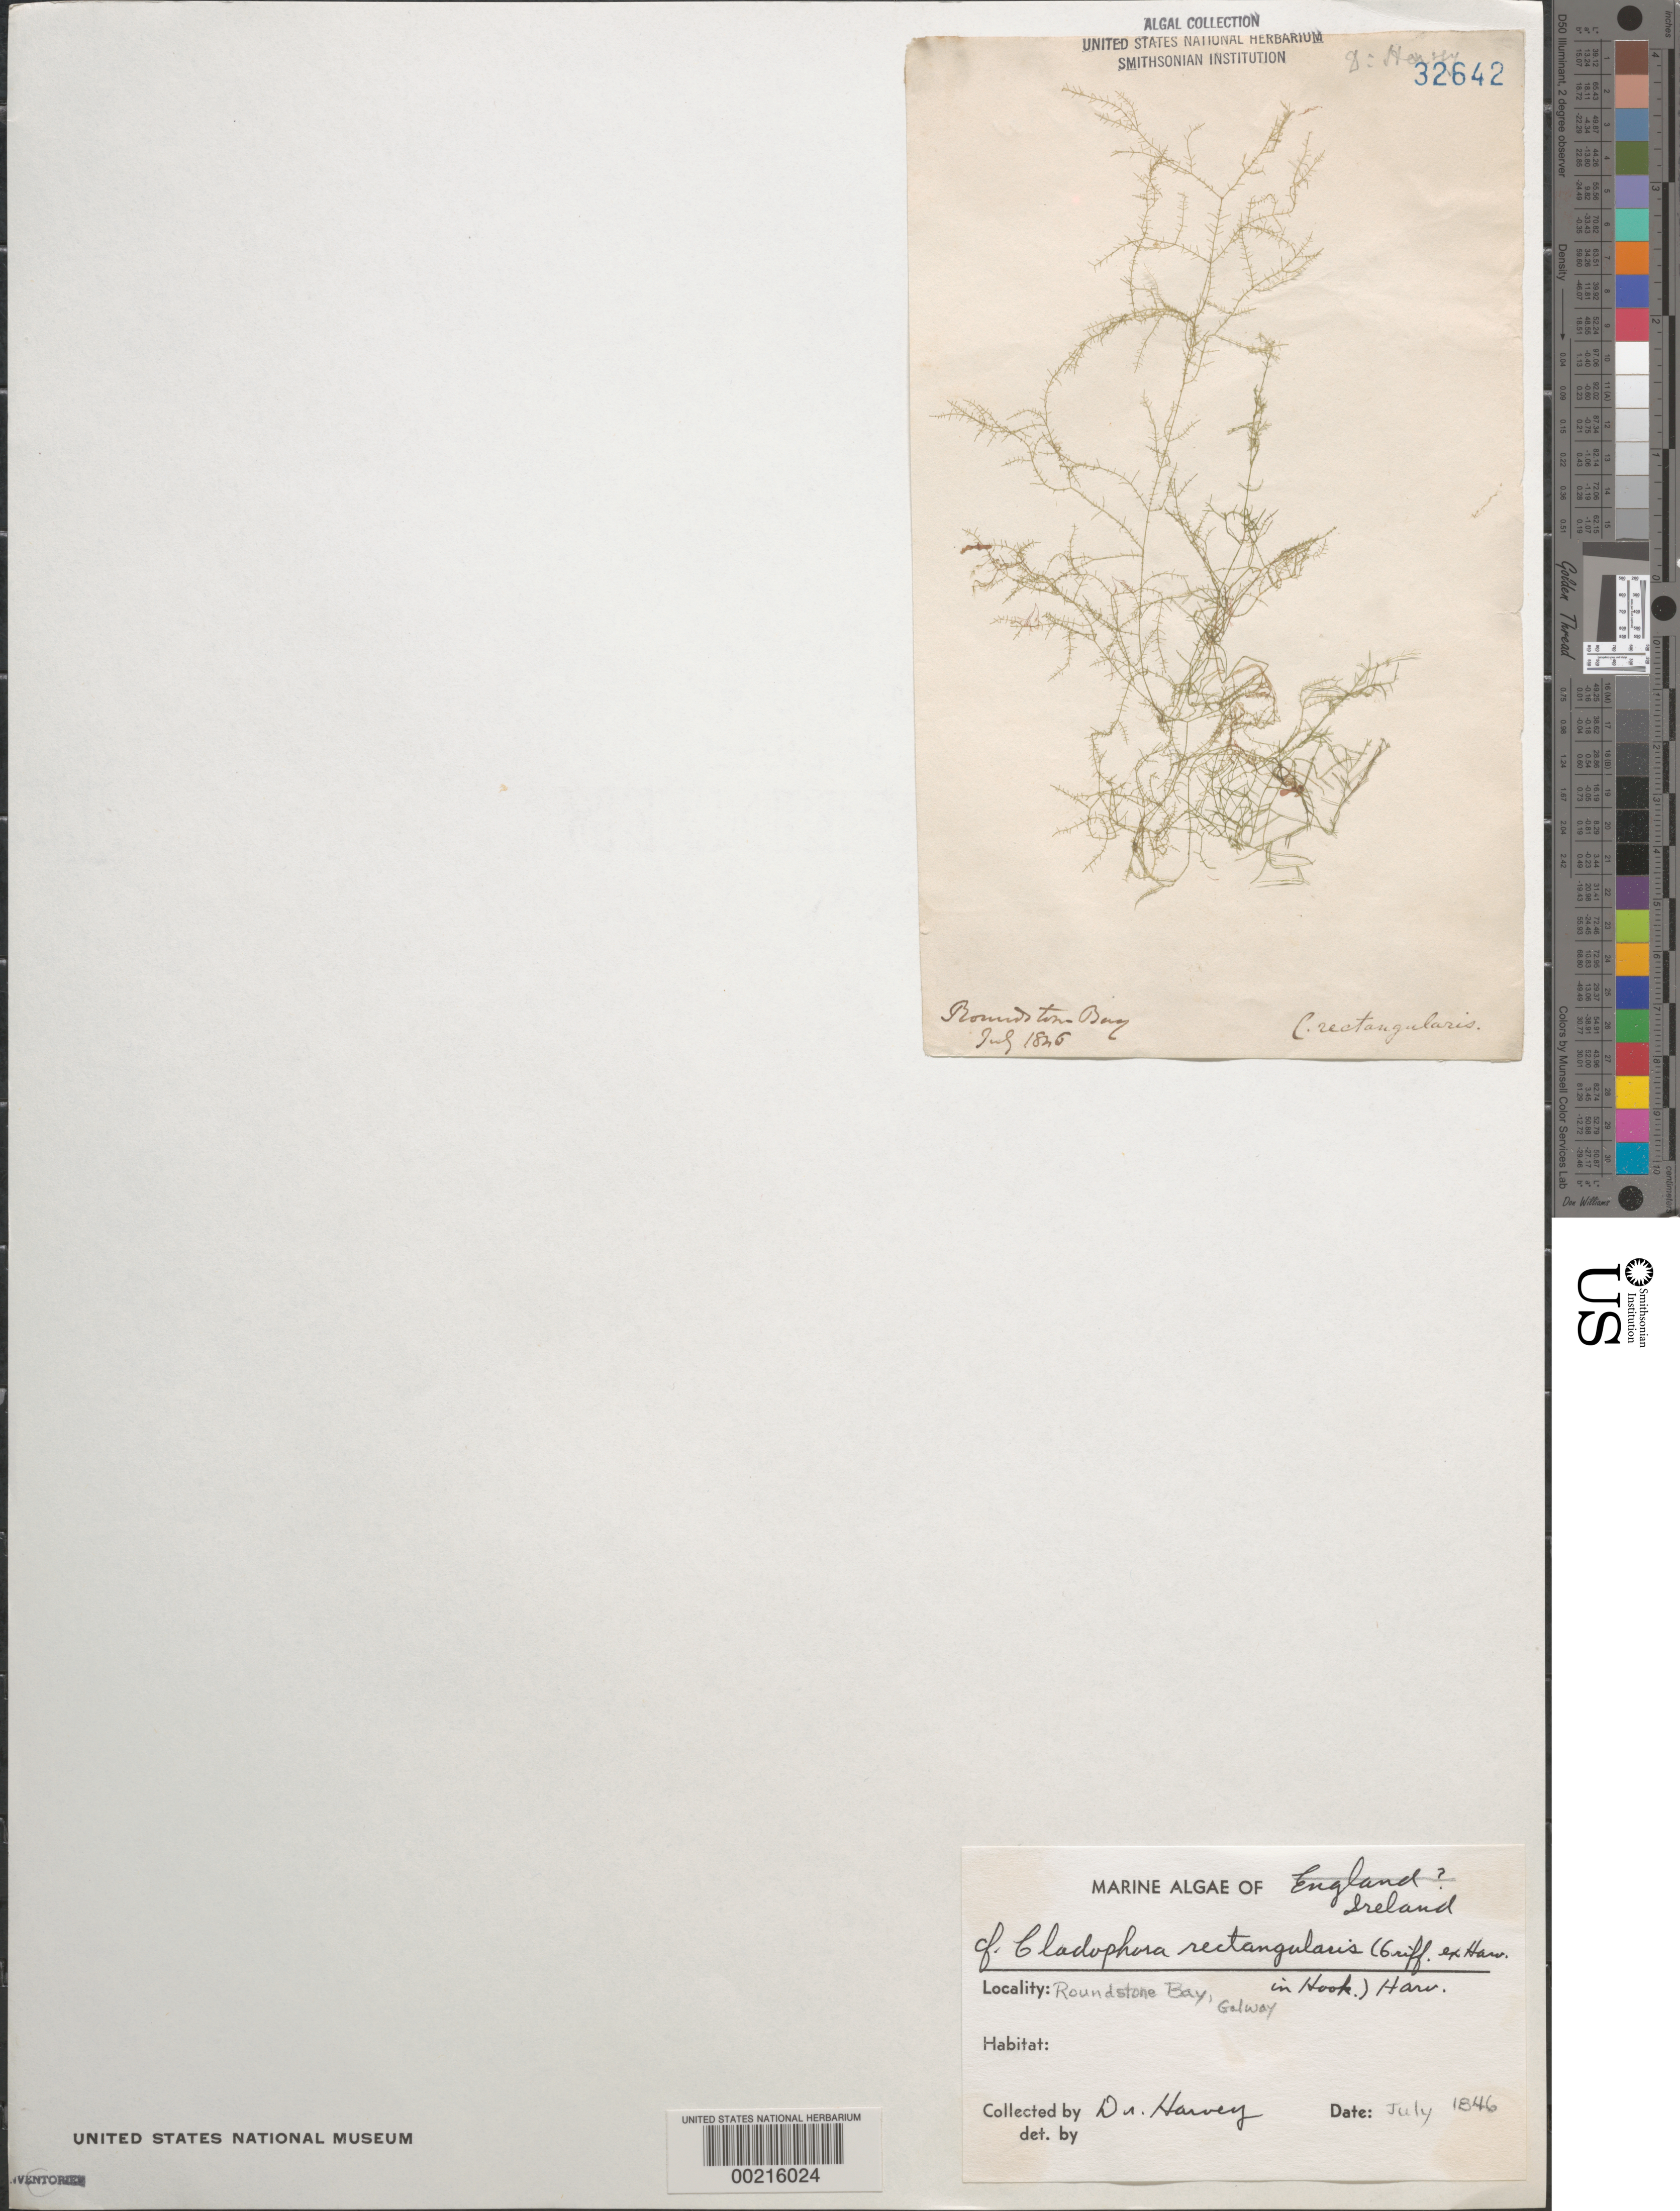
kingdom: Plantae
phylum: Chlorophyta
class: Ulvophyceae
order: Cladophorales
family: Cladophoraceae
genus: Cladophora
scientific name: Cladophora hutchinsiae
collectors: W. Harvey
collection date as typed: Jul 1846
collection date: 1846-07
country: Ireland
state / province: Connaught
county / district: Galway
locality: Roundstone Bay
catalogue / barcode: US 32642